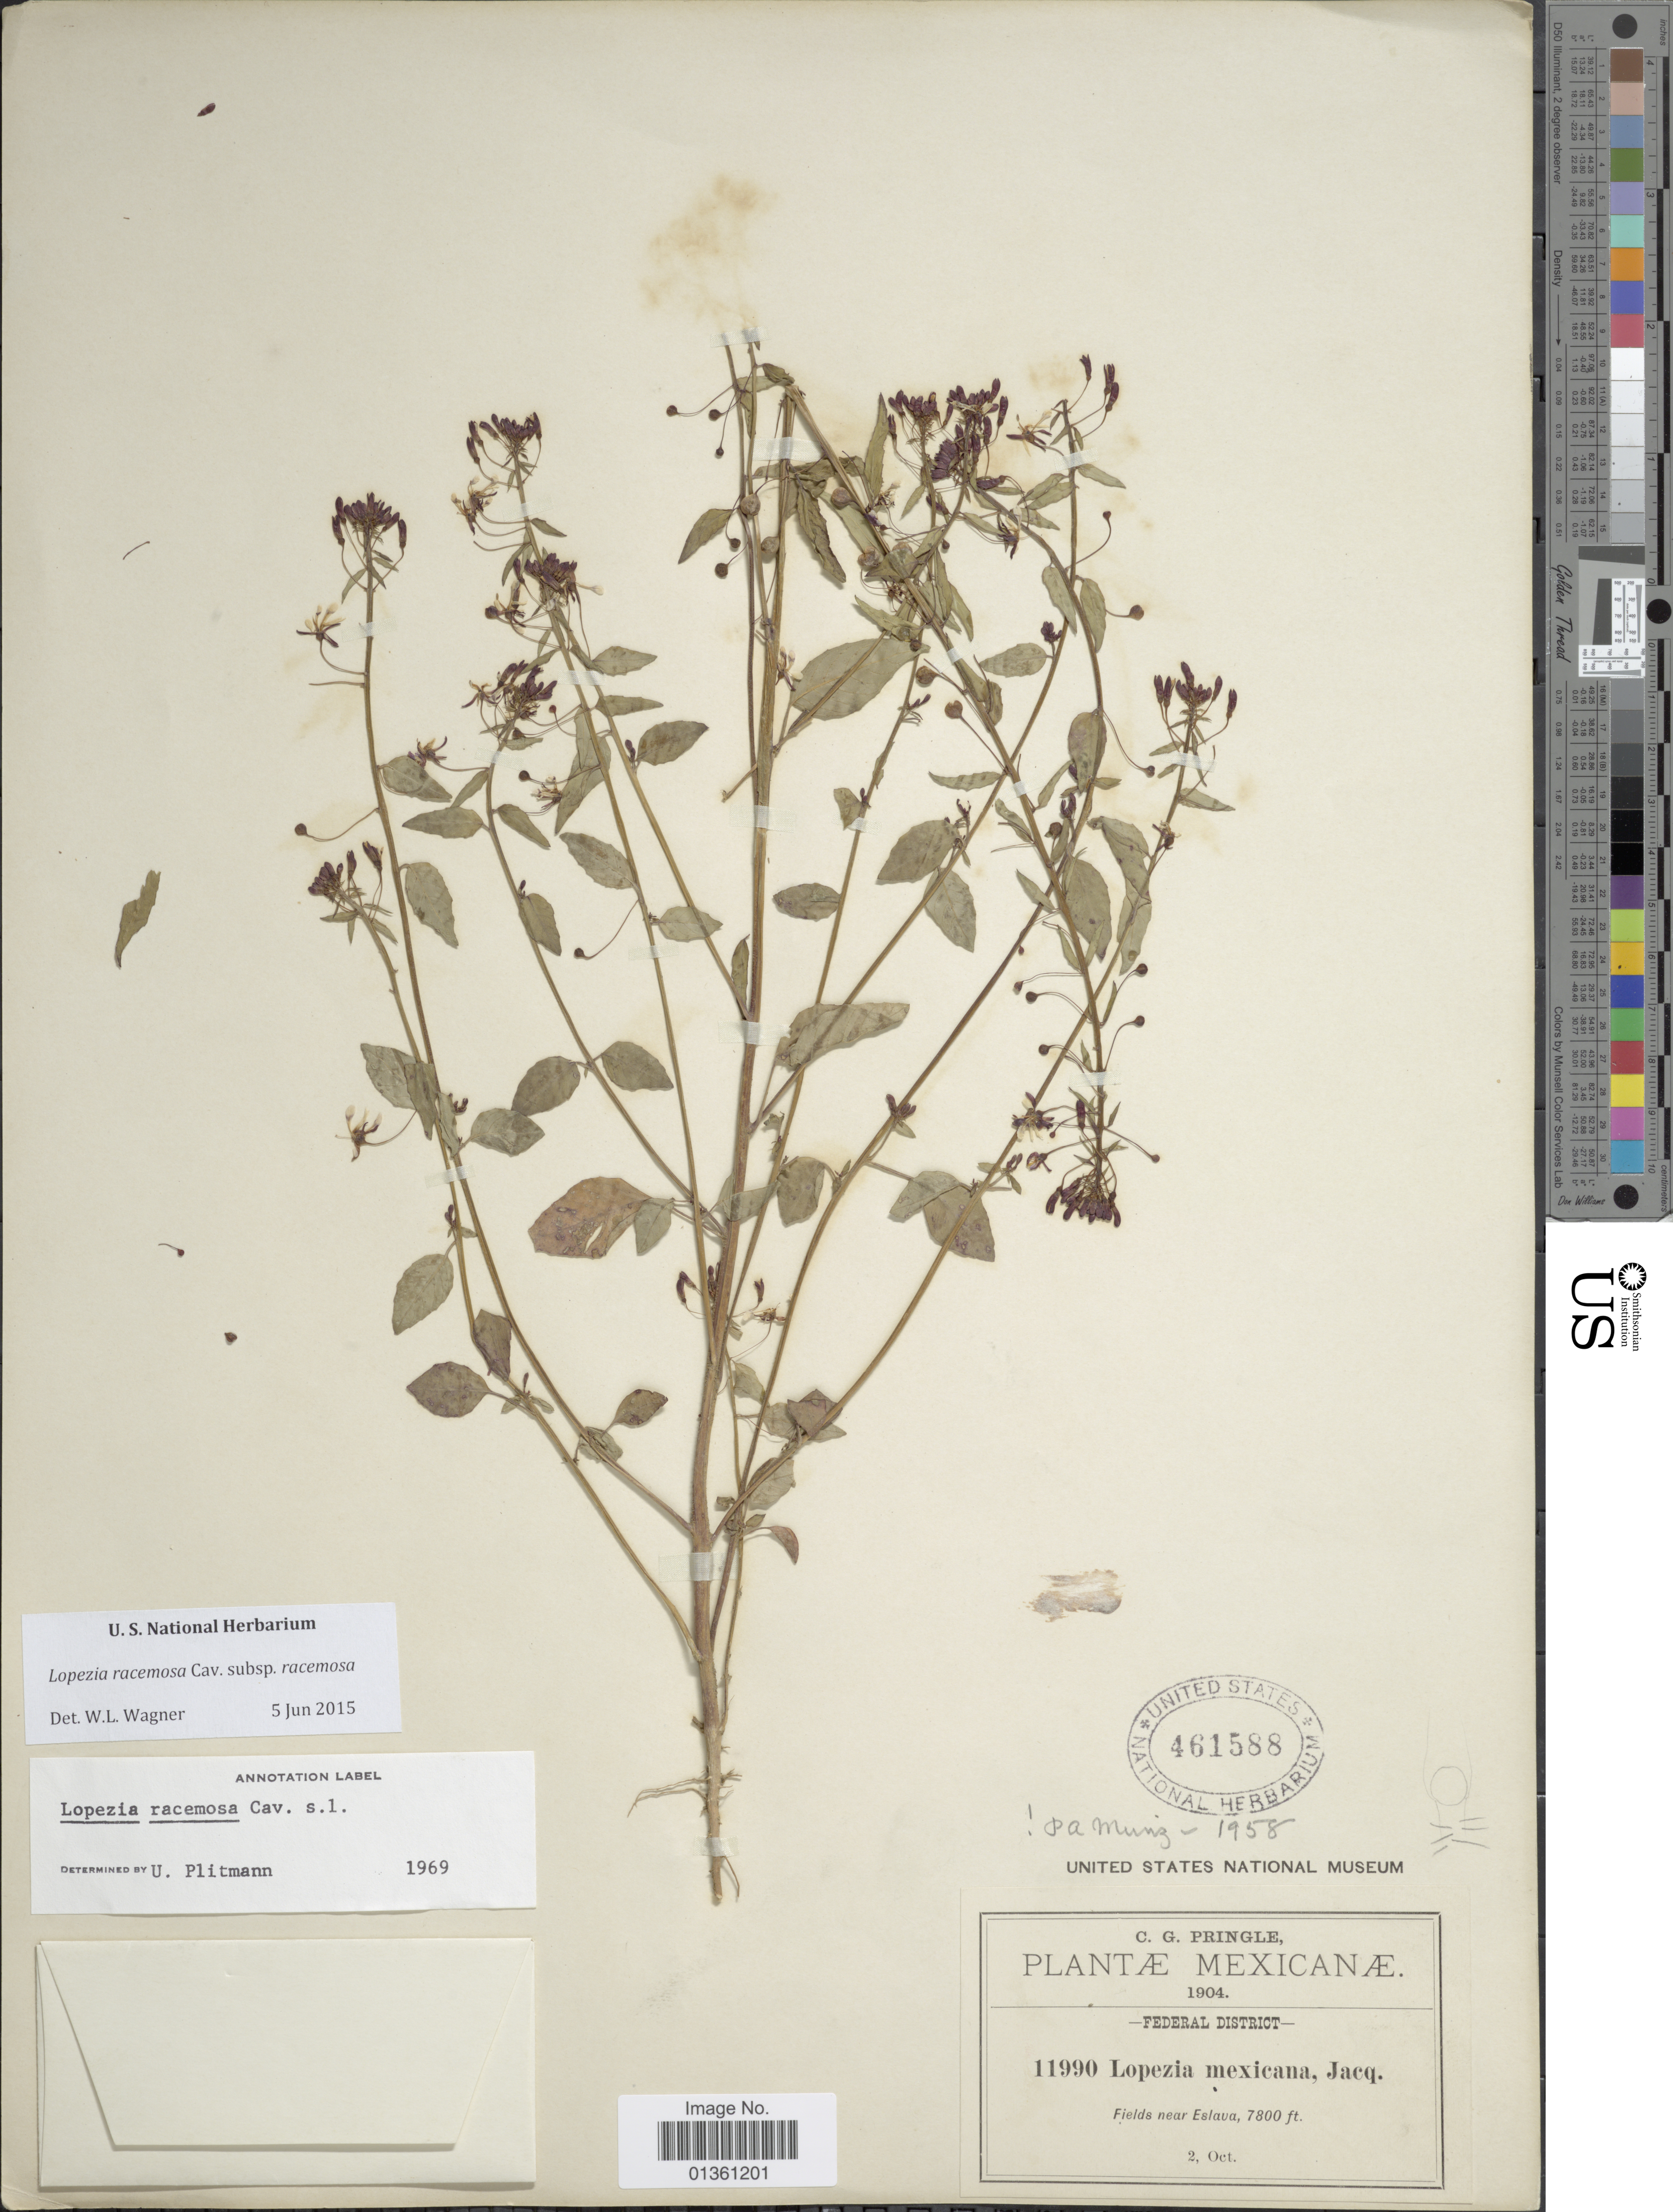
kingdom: Plantae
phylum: Tracheophyta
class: Magnoliopsida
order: Myrtales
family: Onagraceae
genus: Lopezia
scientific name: Lopezia racemosa subsp. racemosa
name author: Cav.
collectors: C. G. Pringle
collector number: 11990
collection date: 1904-10-02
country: Mexico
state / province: Distrito Federal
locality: Federal District. Fields near Eslava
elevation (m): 2377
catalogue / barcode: US 461588